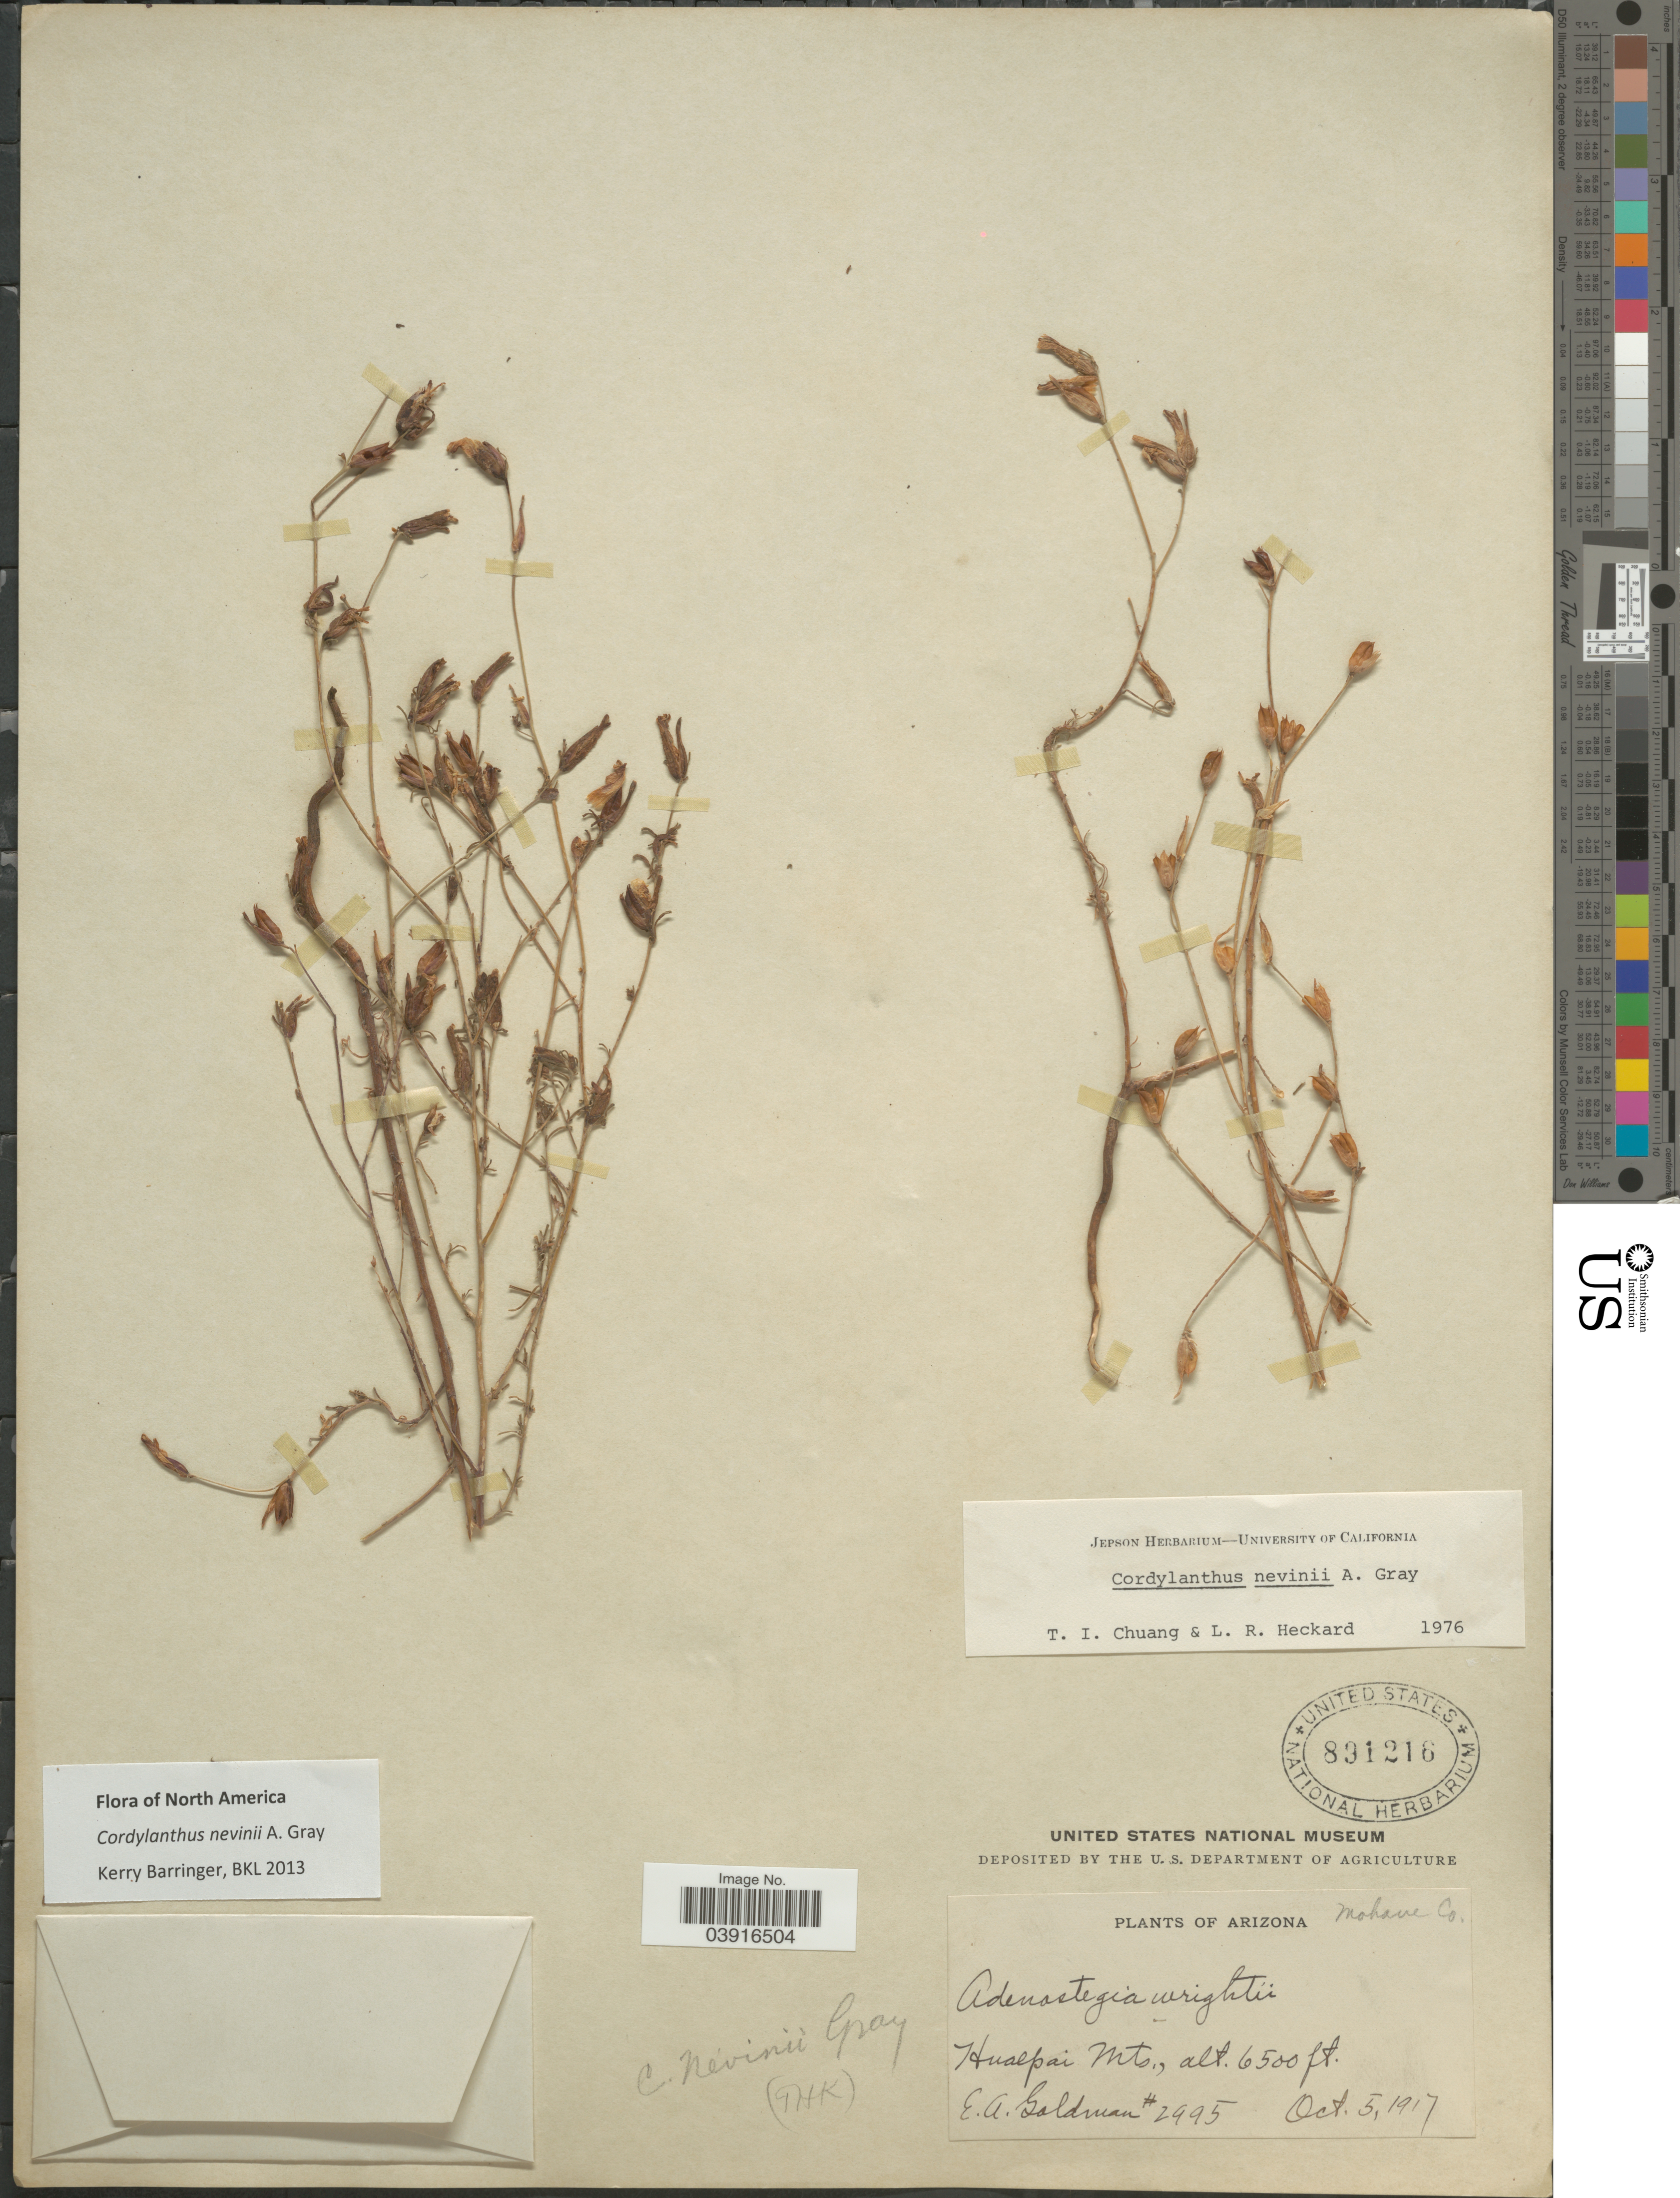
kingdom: Plantae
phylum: Tracheophyta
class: Magnoliopsida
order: Lamiales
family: Orobanchaceae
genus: Cordylanthus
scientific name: Cordylanthus nevinii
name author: A. Gray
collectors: E. A. Goldman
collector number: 2995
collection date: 1917-10-05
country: United States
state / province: Arizona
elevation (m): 1981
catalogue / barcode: US 891216